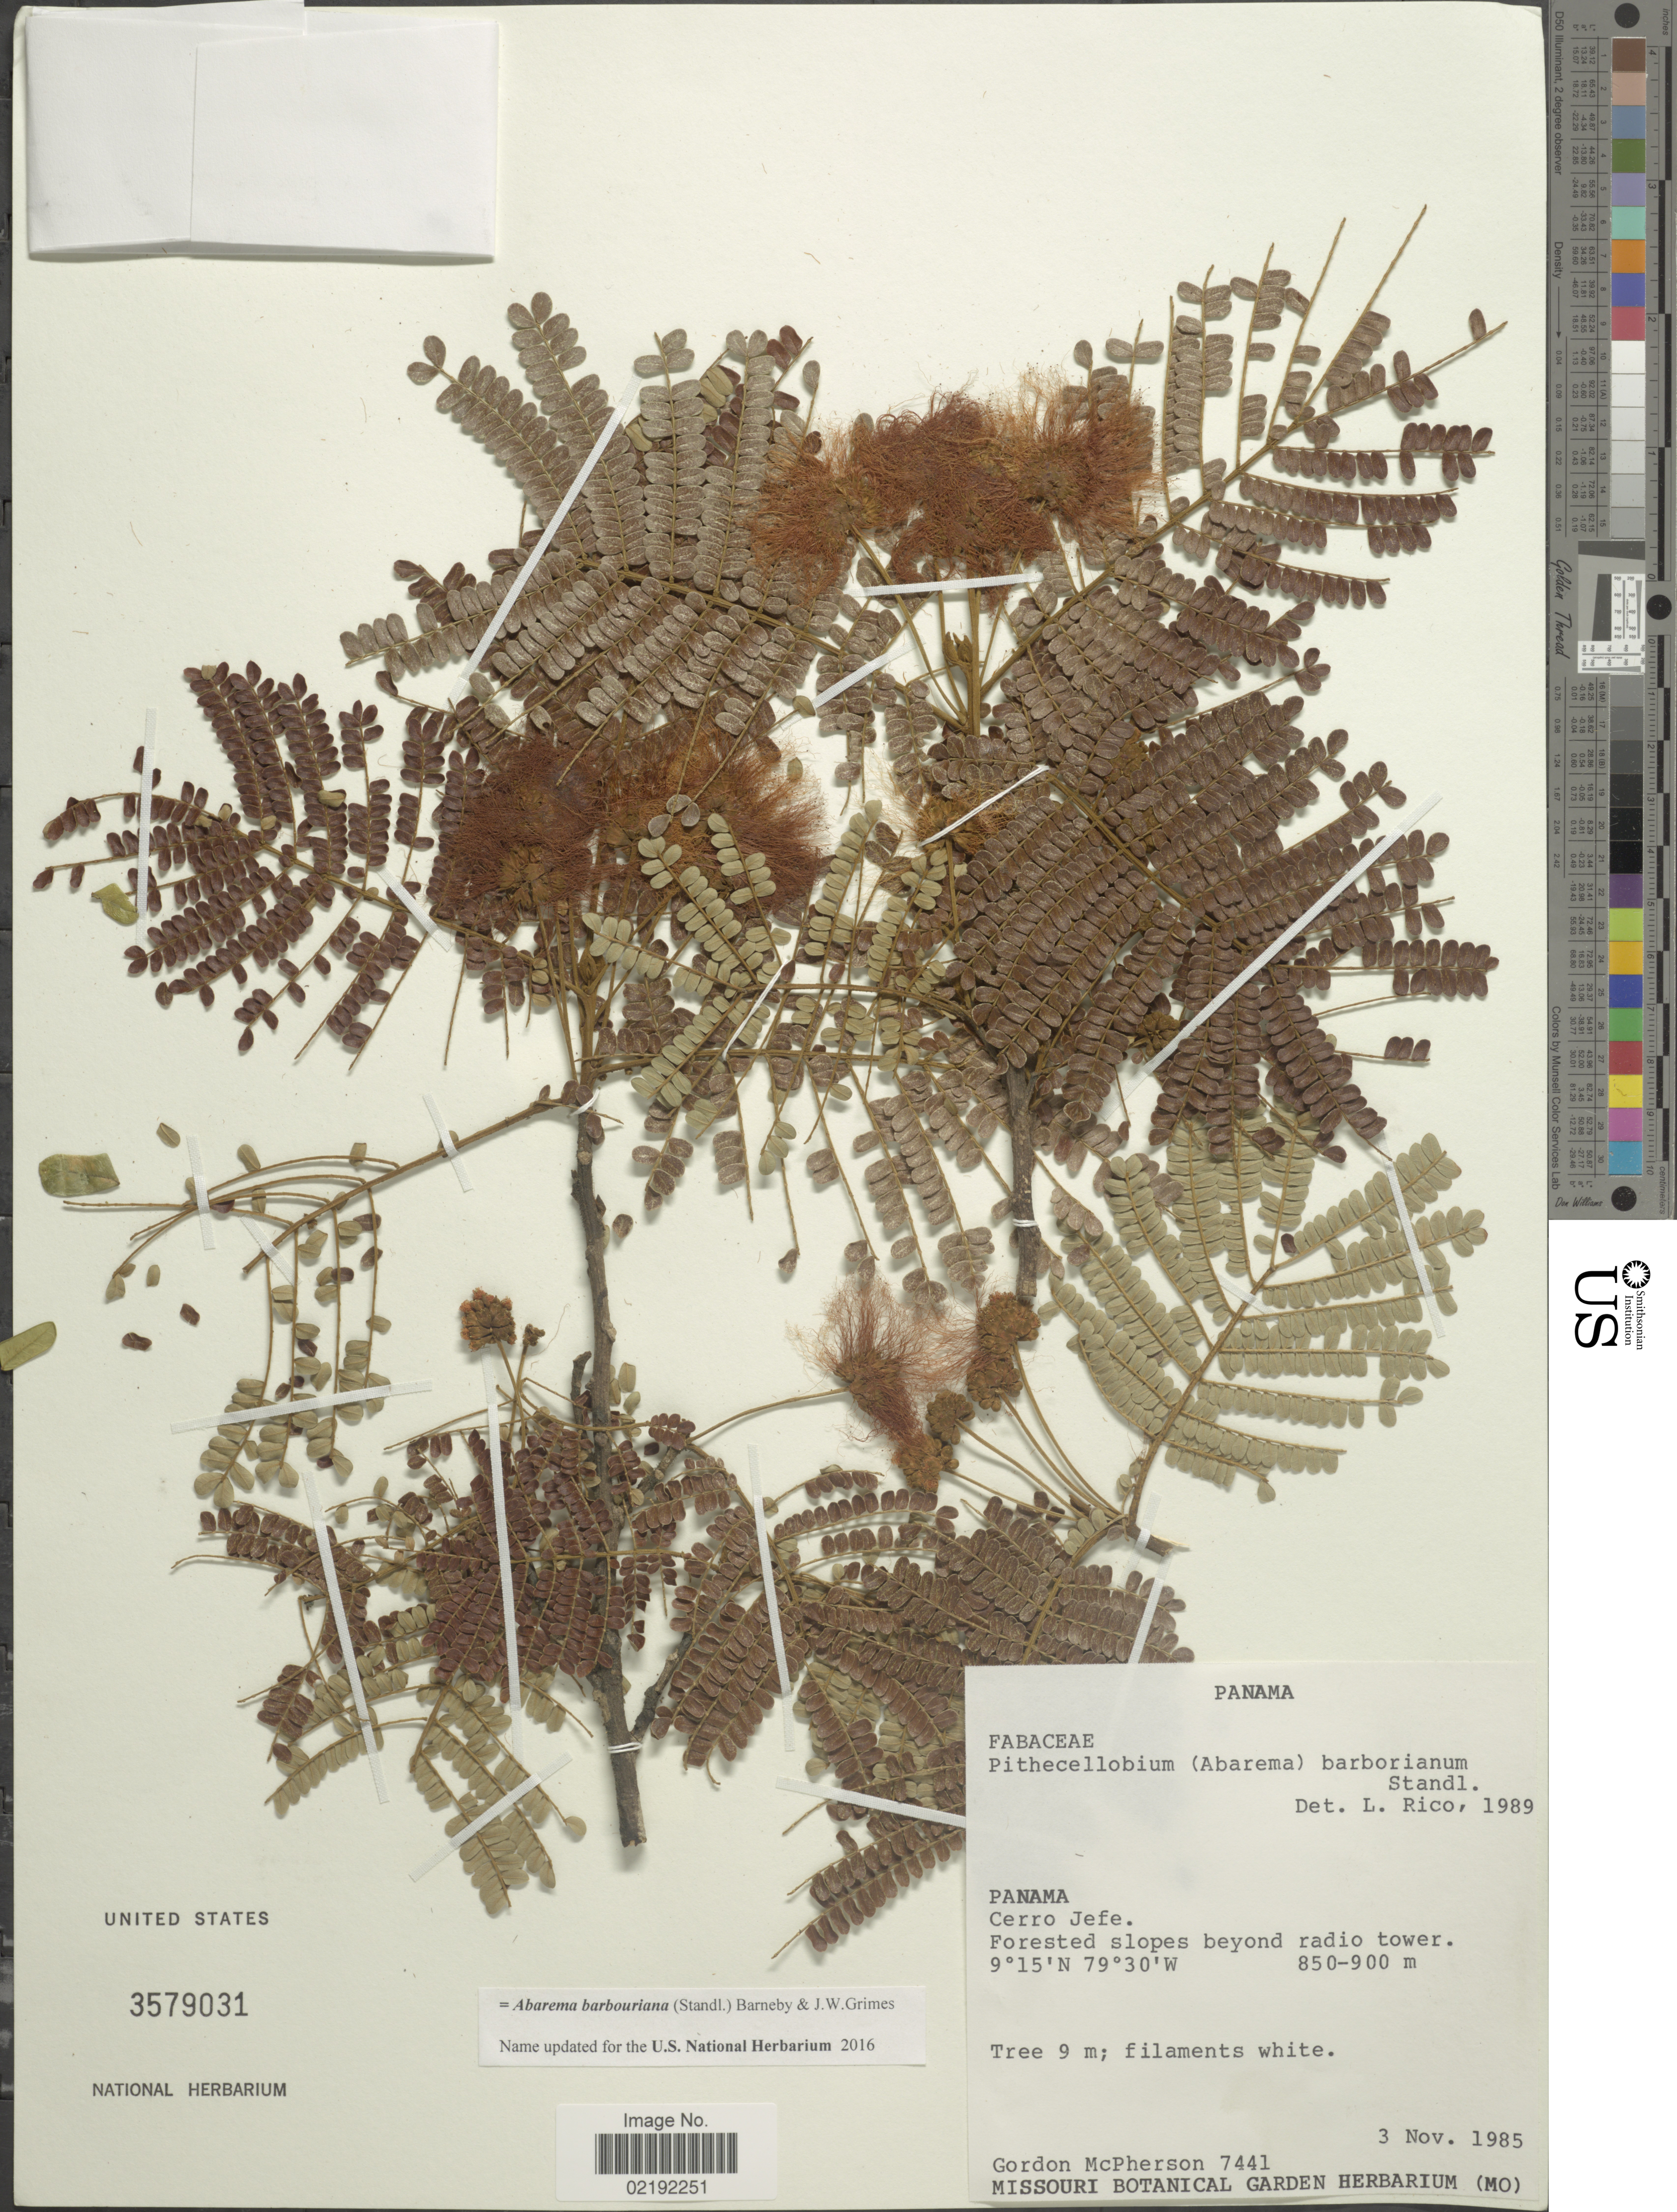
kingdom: Plantae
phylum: Tracheophyta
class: Magnoliopsida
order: Fabales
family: Fabaceae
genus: Abarema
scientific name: Abarema barbouriana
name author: (Standl.) Barneby & J.W. Grimes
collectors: G. D. McPherson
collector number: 7441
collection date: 1985-11-03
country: Panama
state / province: Panamá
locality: Cerro Jefe, forested slopes beyond radio tower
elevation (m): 850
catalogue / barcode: US 3579031